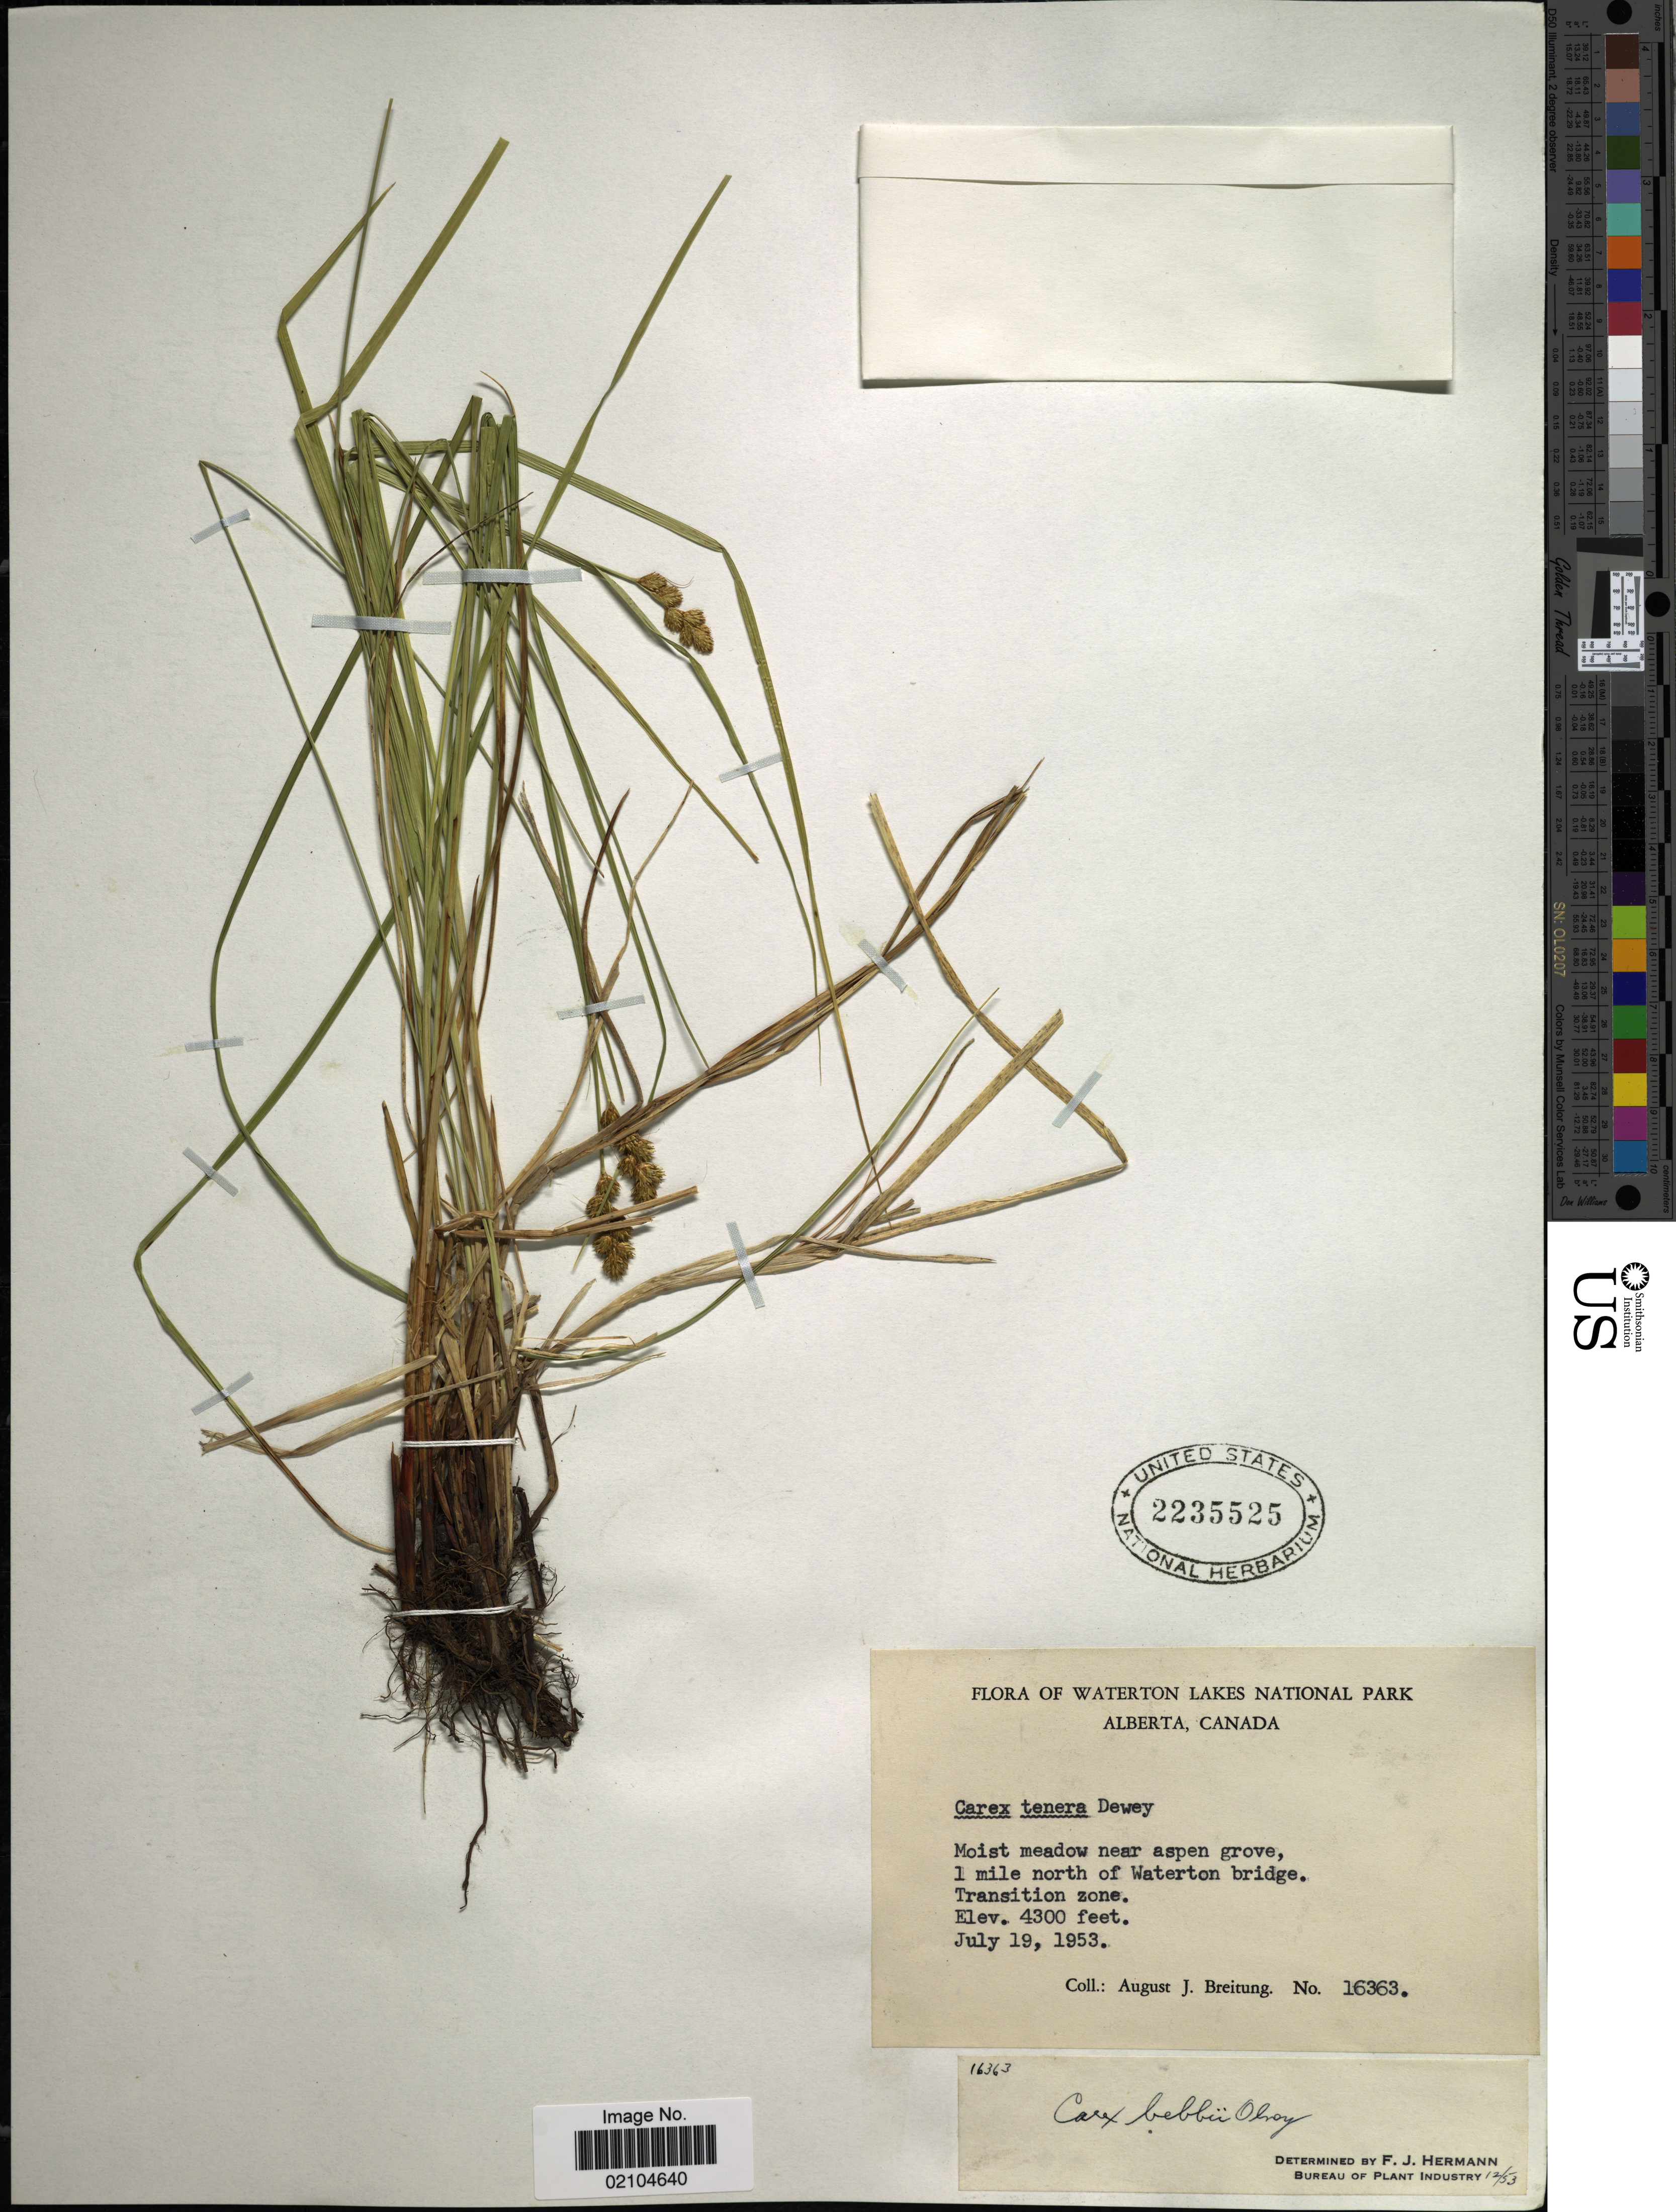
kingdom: Plantae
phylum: Tracheophyta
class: Liliopsida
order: Poales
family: Cyperaceae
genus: Carex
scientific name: Carex bebbii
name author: (L.H. Bailey) Olney ex Fernald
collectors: A. Breitung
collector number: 16363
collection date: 1953-07-19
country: Canada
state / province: Alberta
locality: Waterton Lakes National Park, Alberta, Canada, 1 mile north of Waterton bridge, Transition Zone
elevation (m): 1311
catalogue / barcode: US 2235525